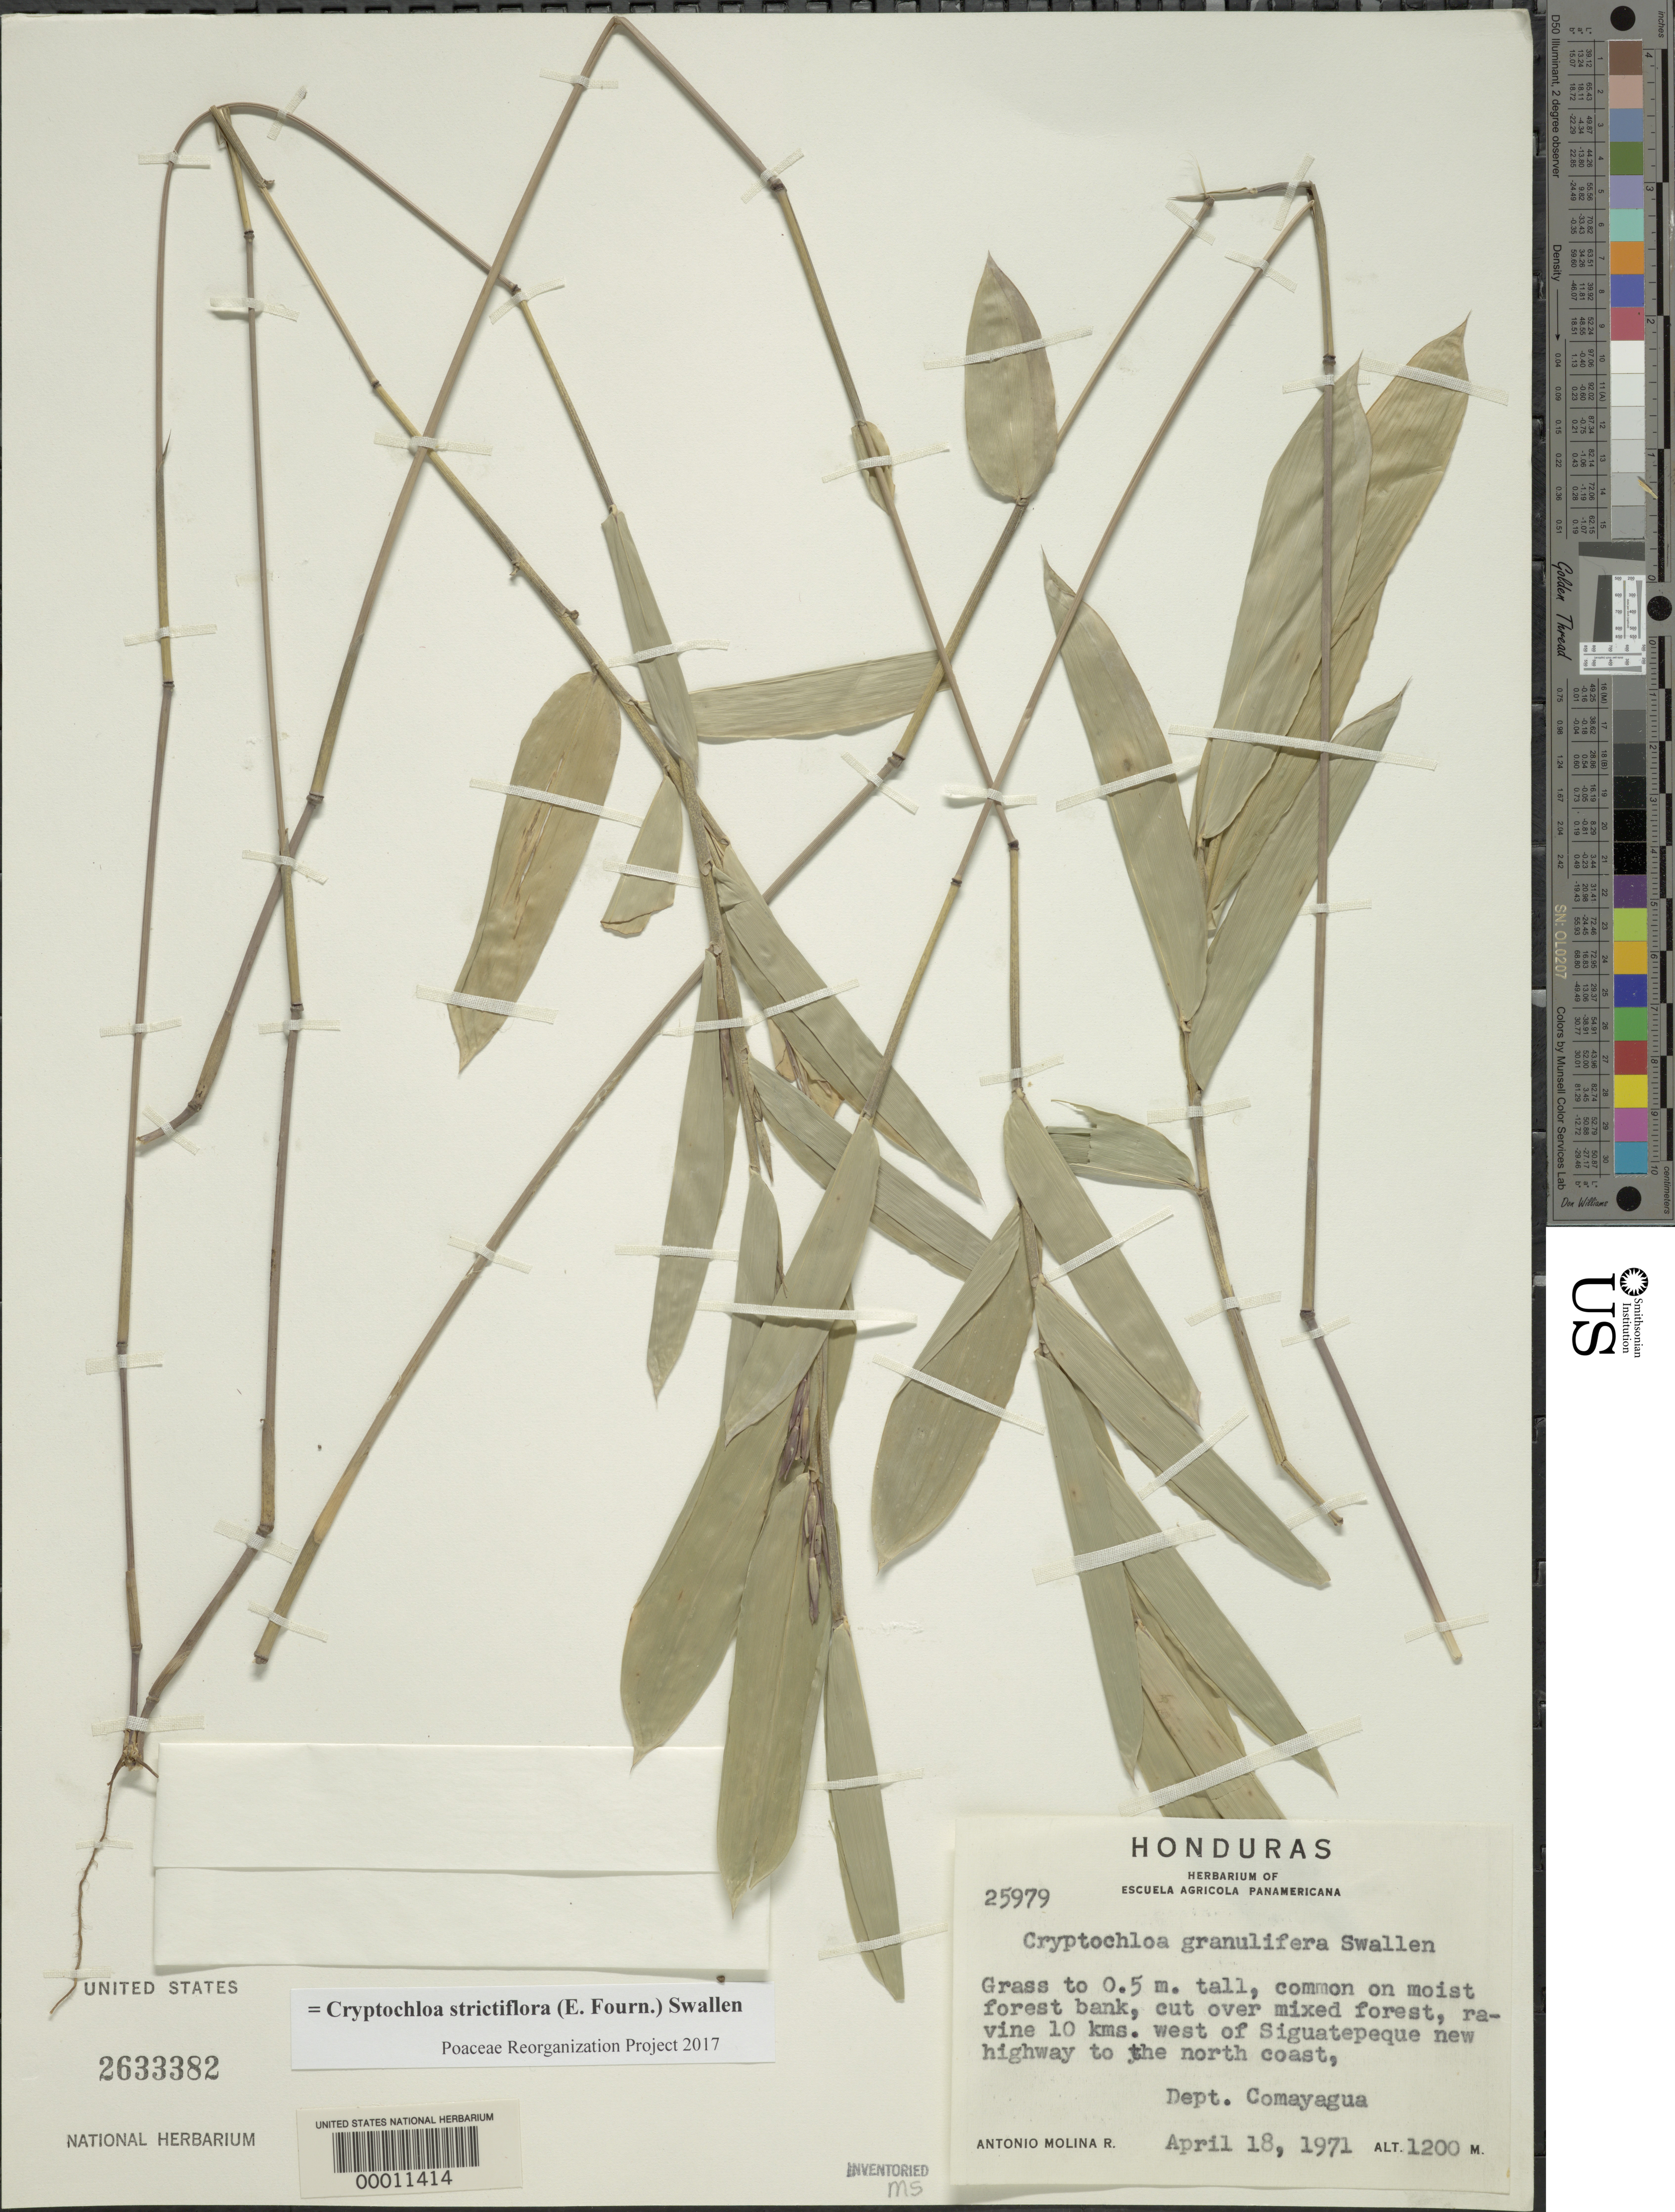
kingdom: Plantae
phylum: Tracheophyta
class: Liliopsida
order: Poales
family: Poaceae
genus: Cryptochloa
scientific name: Cryptochloa strictiflora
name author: (E. Fourn.) Swallen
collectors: A. Molina R.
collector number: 25979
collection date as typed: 18 Apr 1971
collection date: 1971-04-18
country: Honduras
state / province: Comayagua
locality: Siguatepeque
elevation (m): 1200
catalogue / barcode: US 2633382